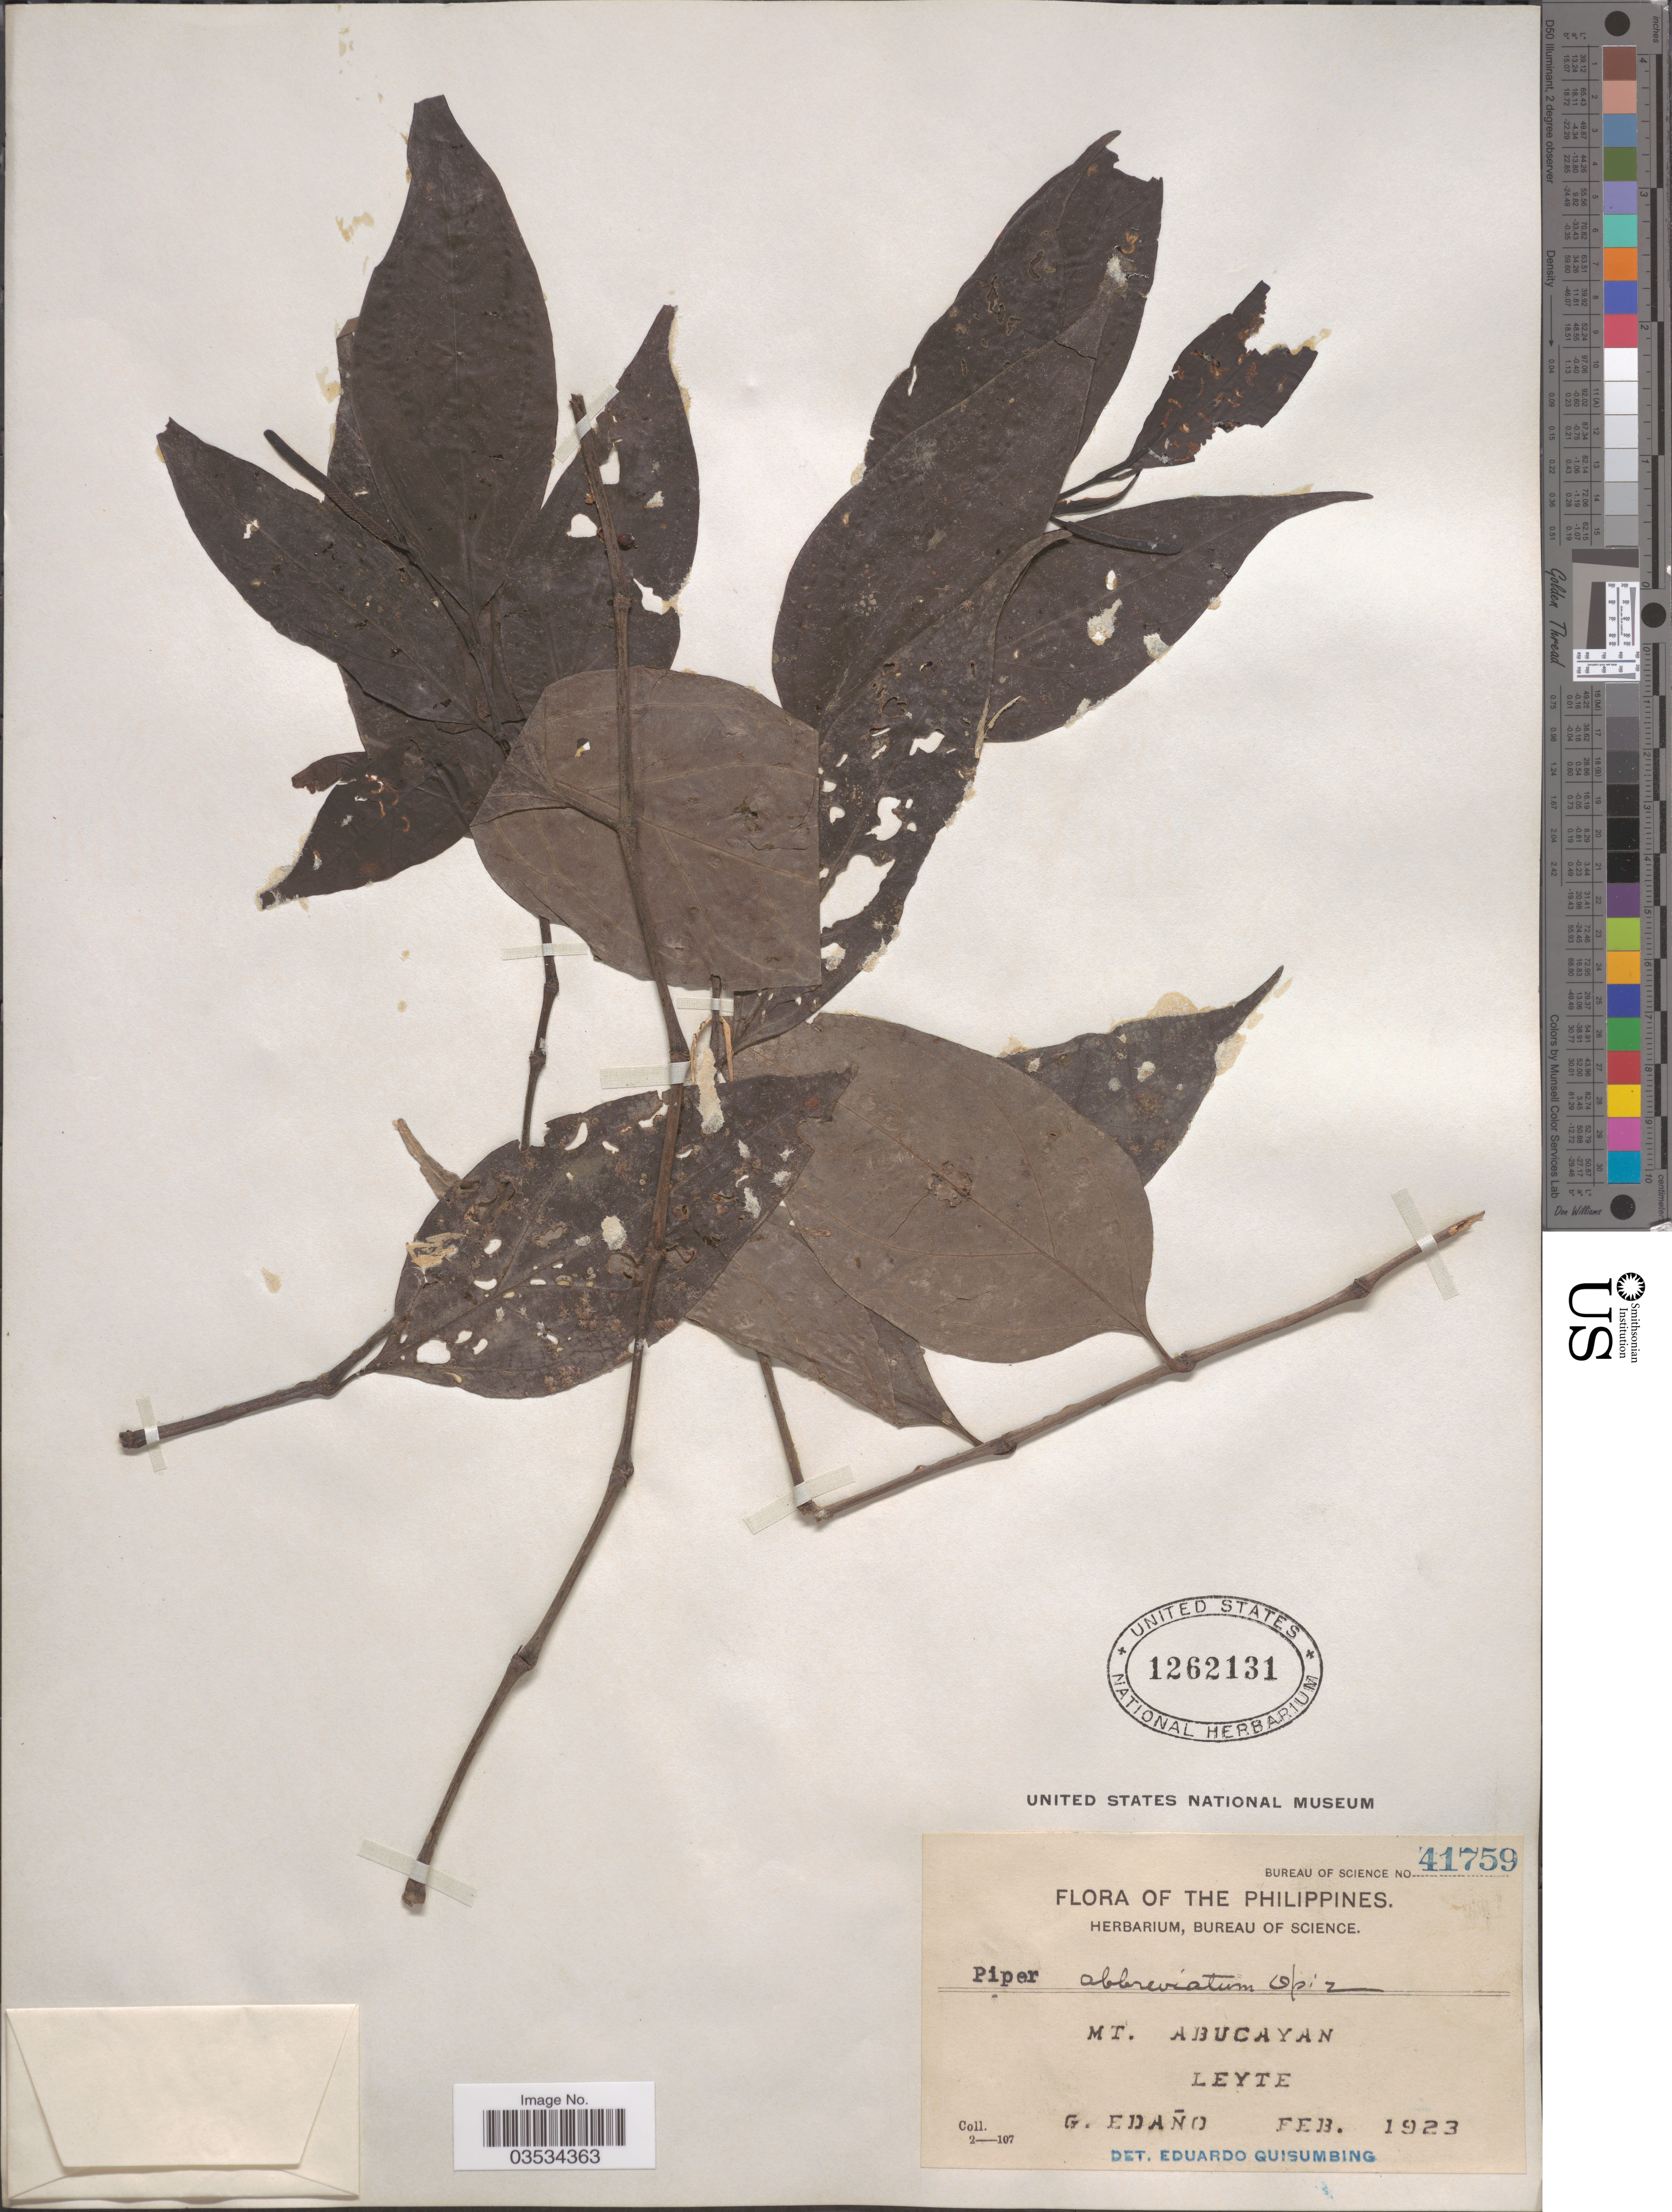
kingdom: Plantae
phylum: Tracheophyta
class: Magnoliopsida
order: Piperales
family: Piperaceae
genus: Piper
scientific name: Piper abbreviatum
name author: Opiz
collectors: G. Edaño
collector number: Bureau of Science 41759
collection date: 1923-02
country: Philippines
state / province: Eastern Visayas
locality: Mt. Abucayan. Leyte.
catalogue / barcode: US 1262131